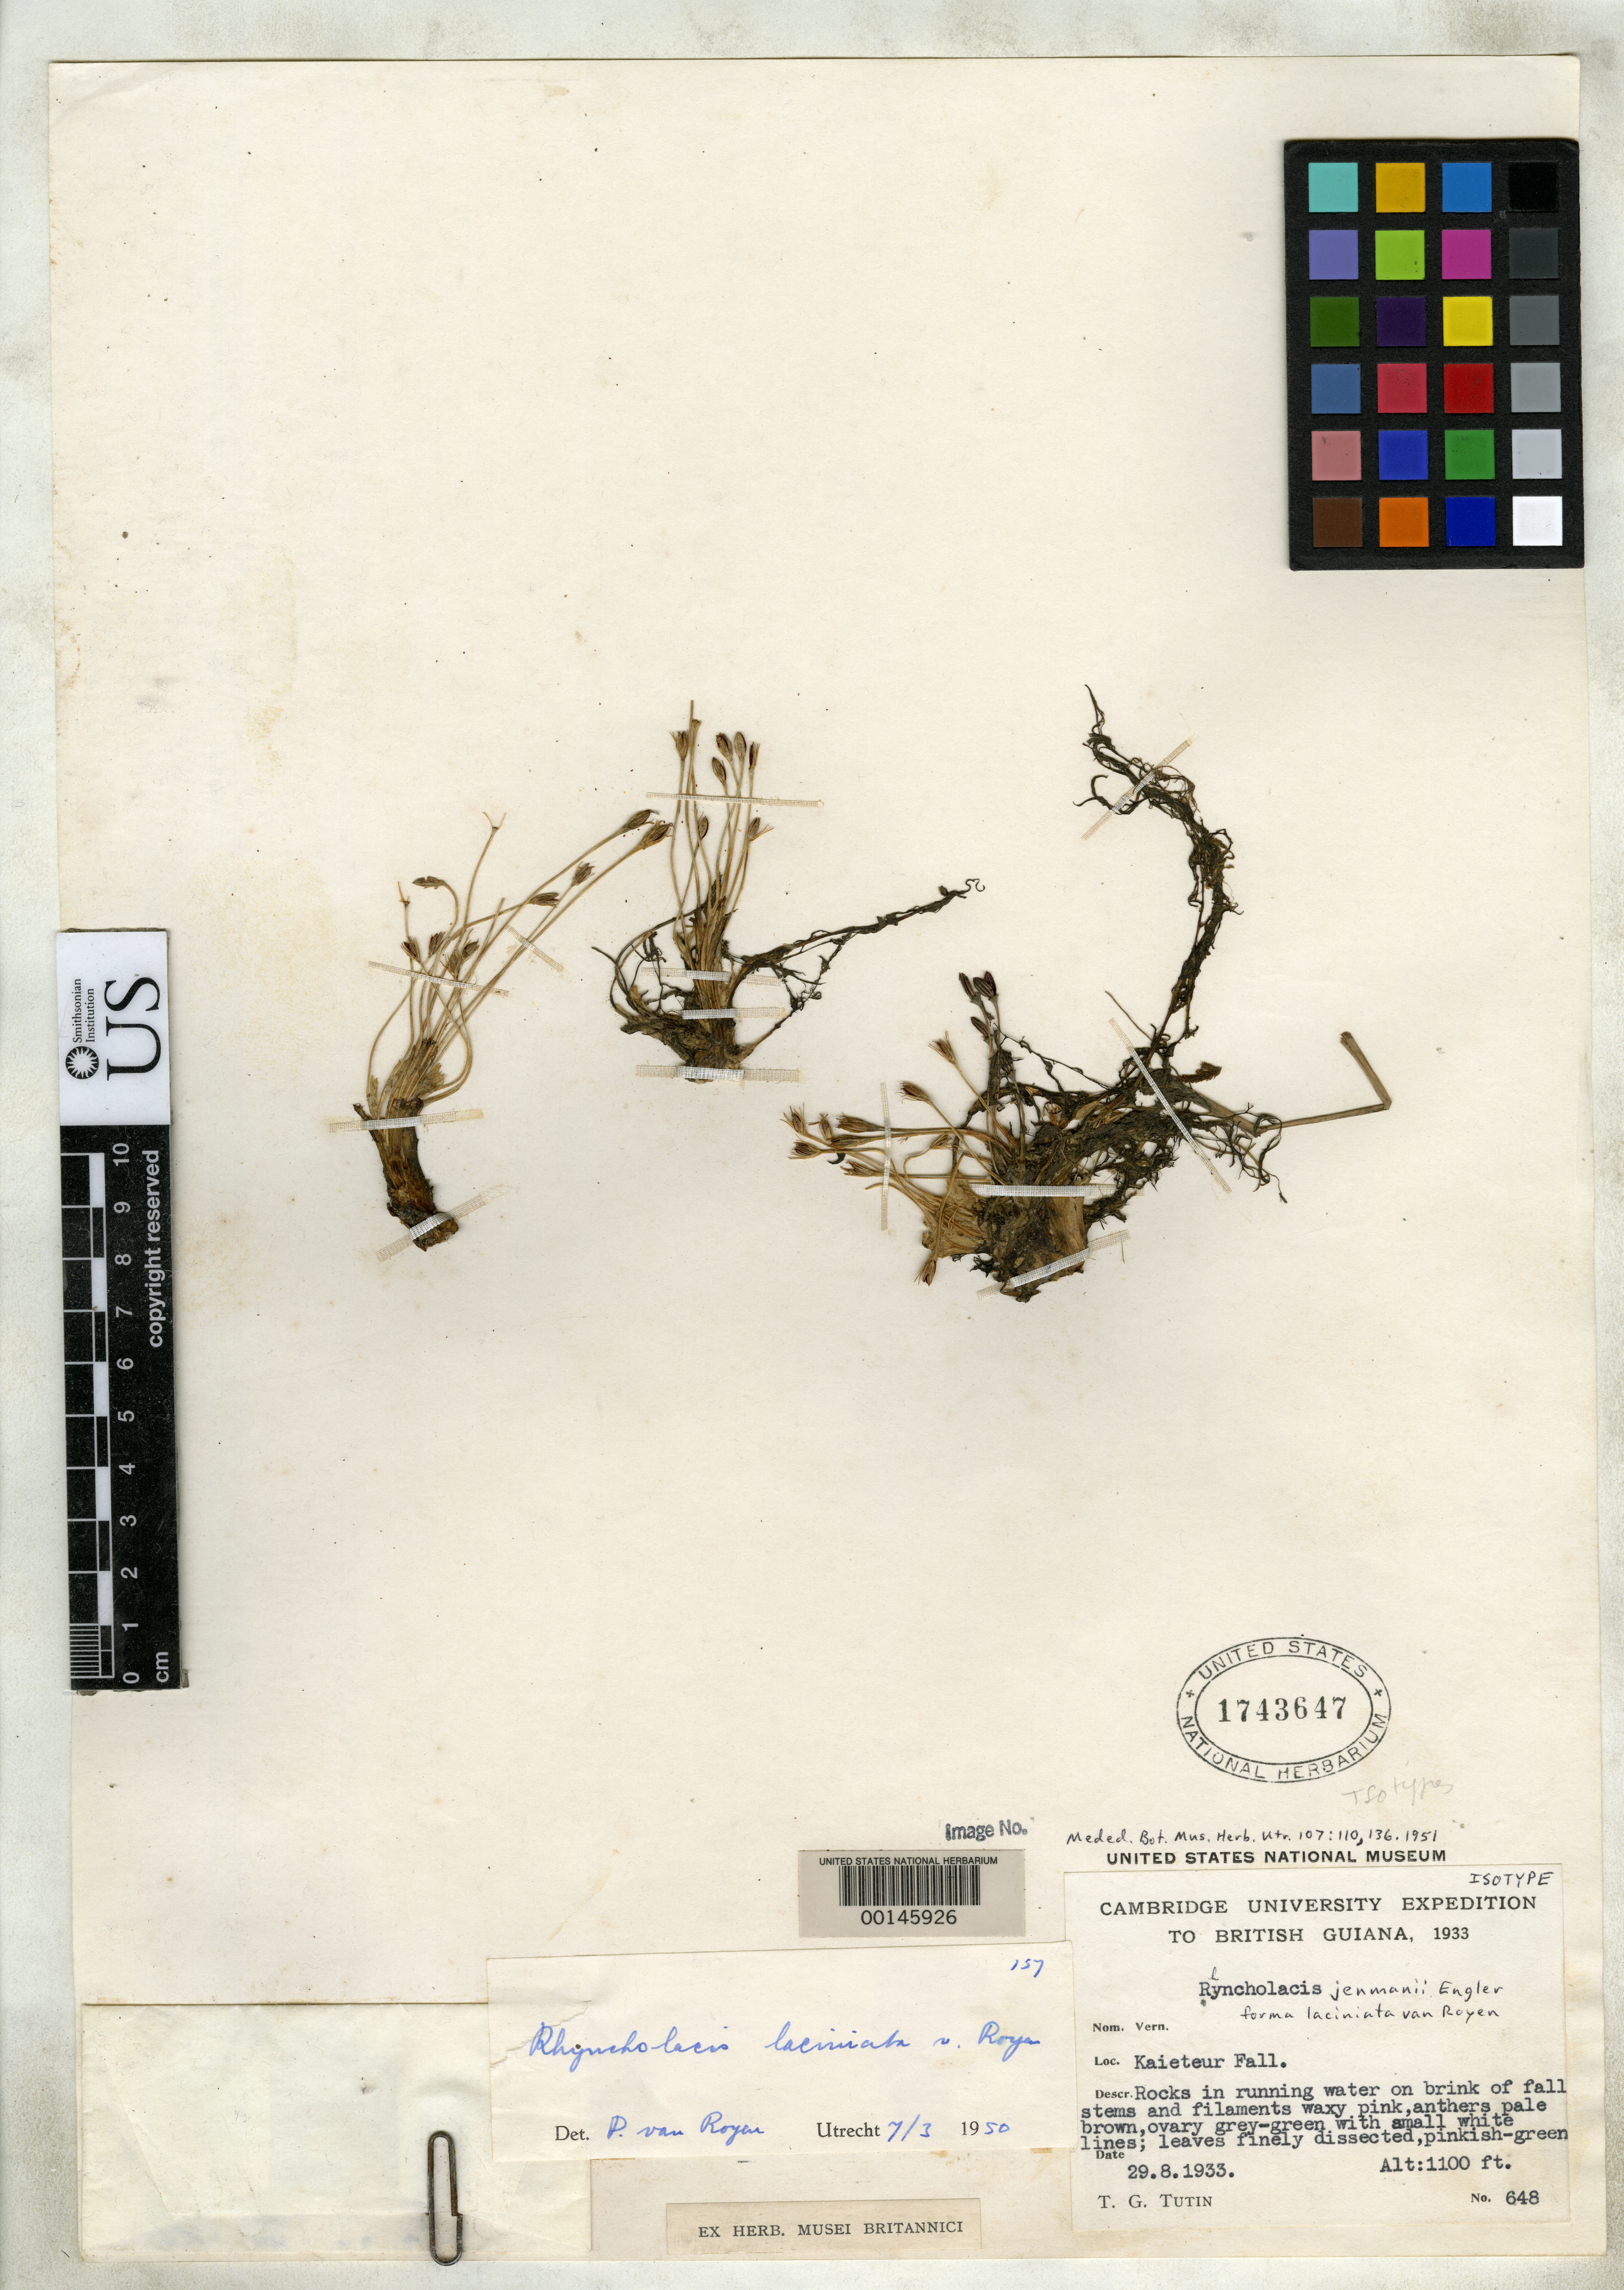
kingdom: Plantae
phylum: Tracheophyta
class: Magnoliopsida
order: Malpighiales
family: Podostemaceae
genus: Rhyncholacis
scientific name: Rhyncholacis jenmanii f. lacinata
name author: P. Royen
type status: Isotype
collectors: T. G. Tutin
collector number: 648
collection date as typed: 29 Aug 1933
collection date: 1933-08-29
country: Guyana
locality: Kaieteur Fall.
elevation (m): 335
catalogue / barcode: US 1743647